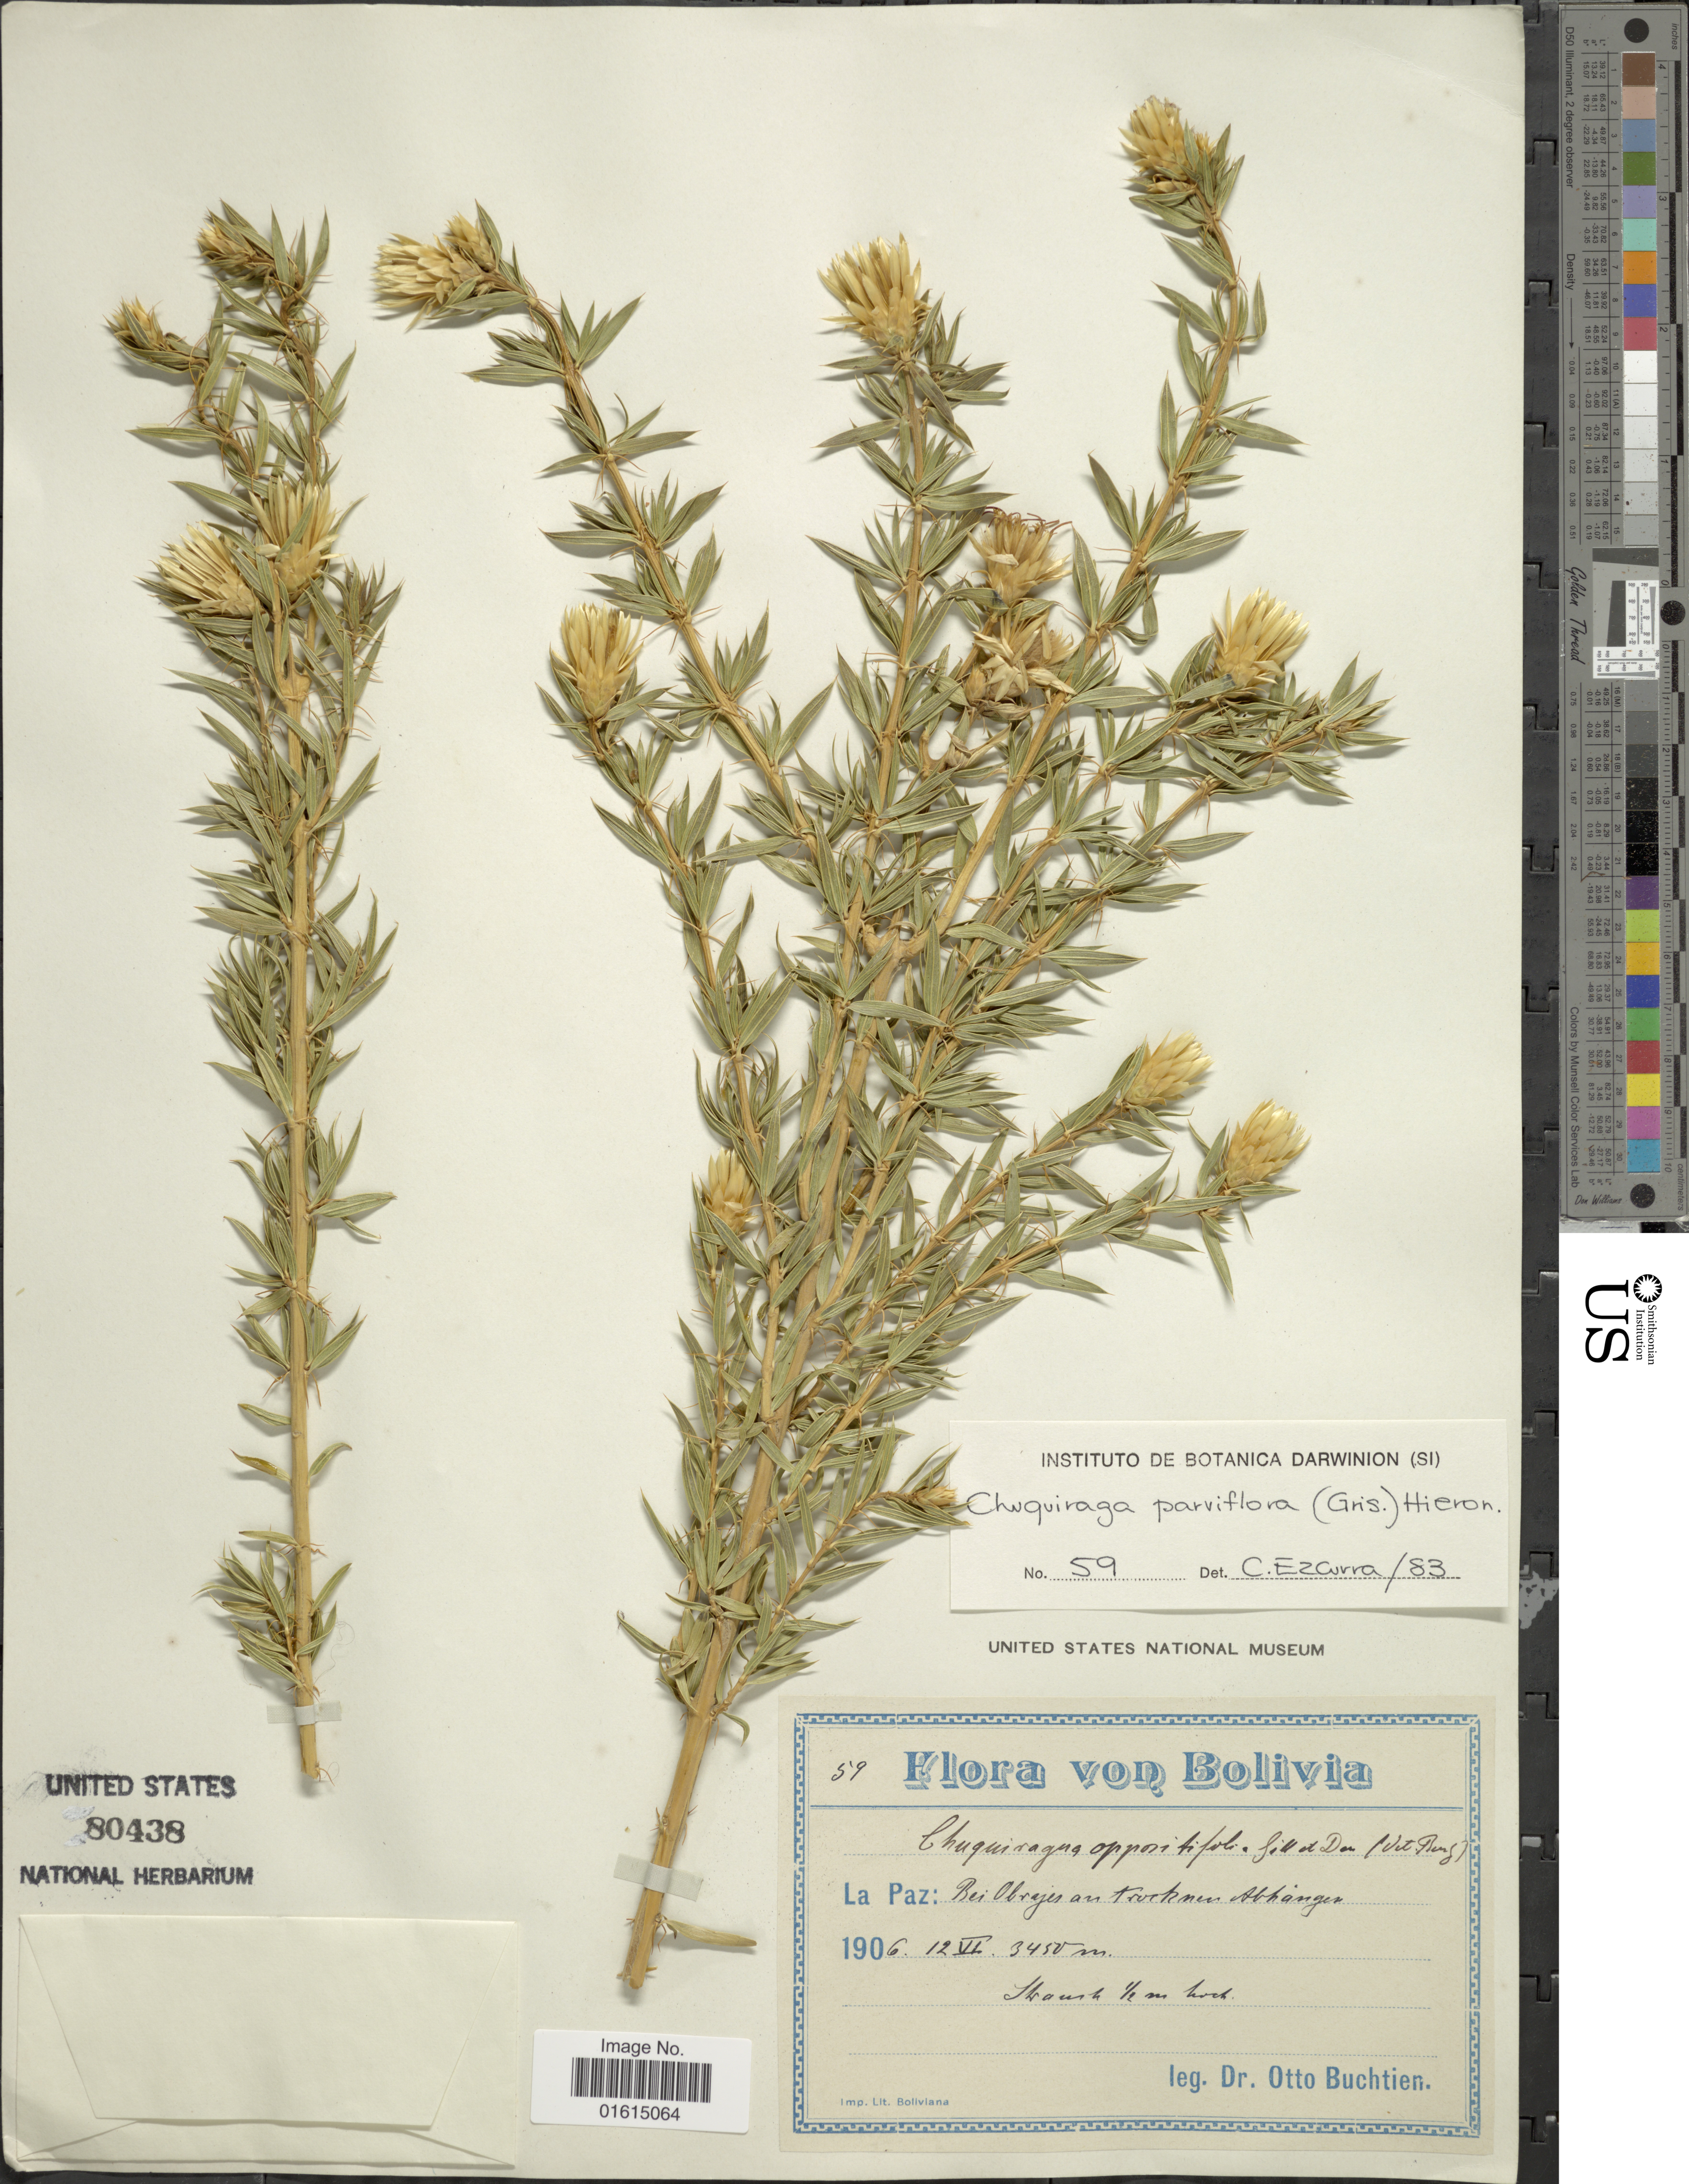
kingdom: Plantae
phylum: Tracheophyta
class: Magnoliopsida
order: Asterales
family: Asteraceae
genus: Chuquiraga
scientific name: Chuquiraga parviflora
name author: (Griseb.) Hieron.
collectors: O. Buchtien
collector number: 59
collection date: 1906-06-12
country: Bolivia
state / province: La Paz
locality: La Paz, bei Obrejes an trocknen Abhangen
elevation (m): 3450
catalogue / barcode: US 80438